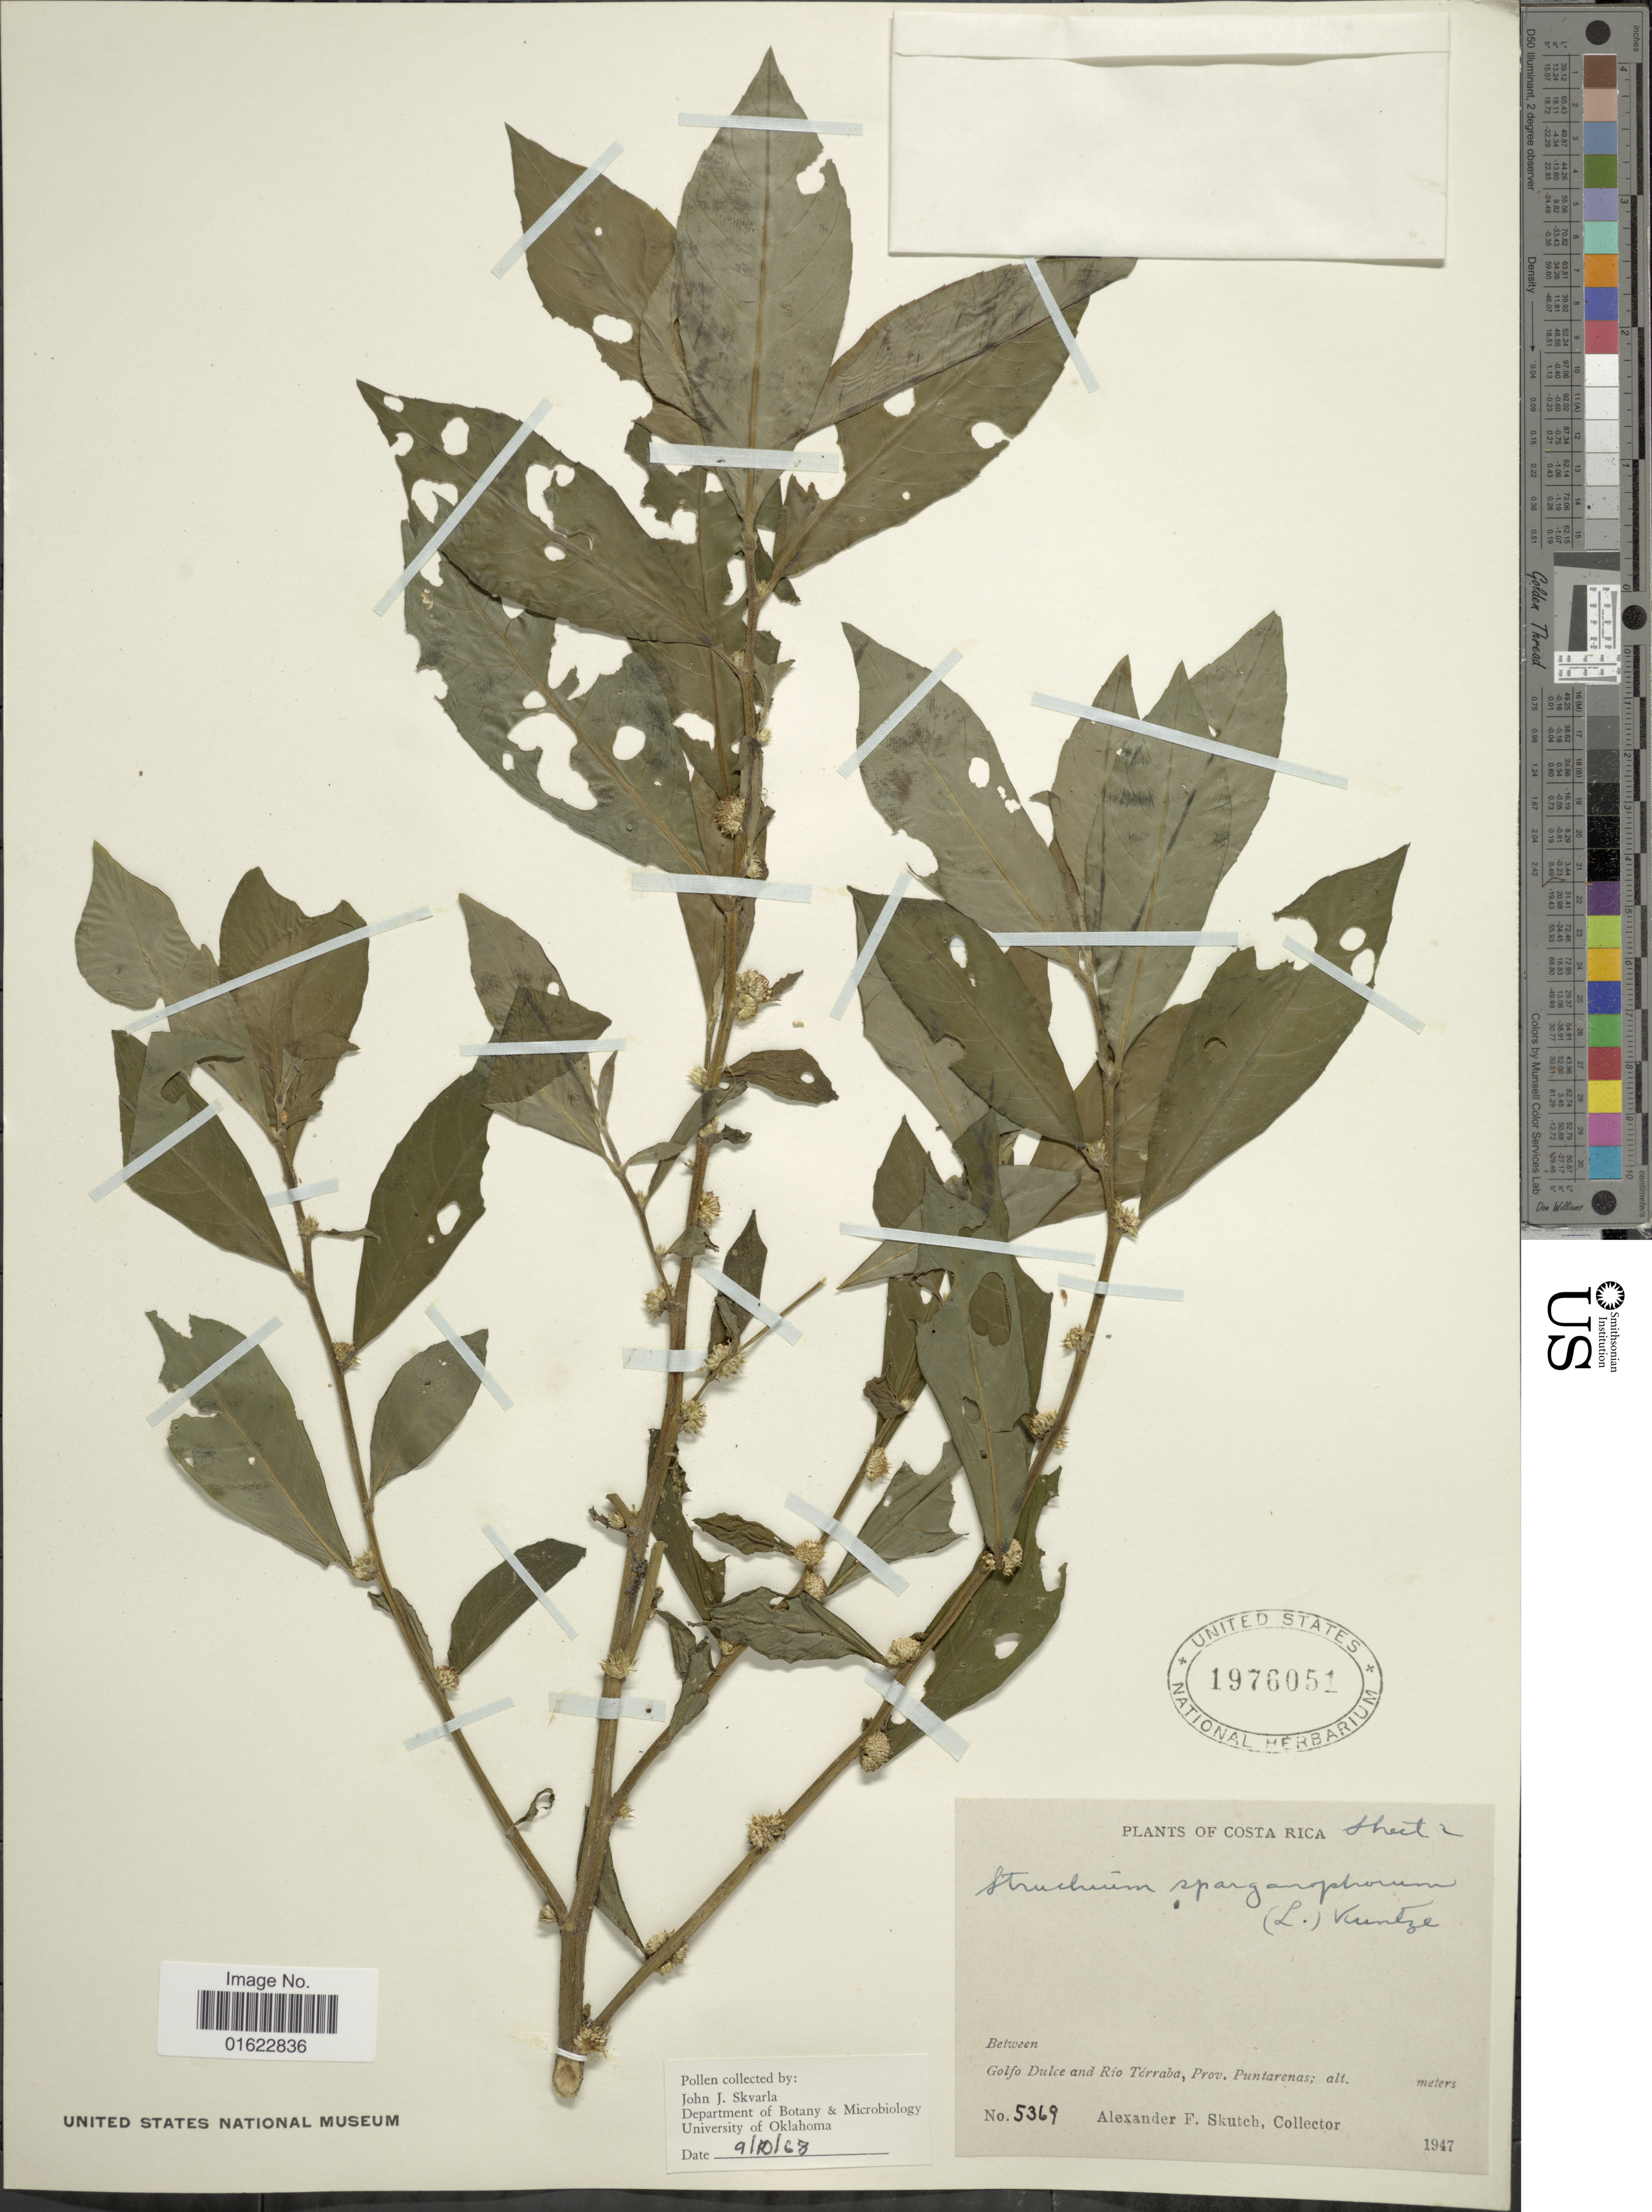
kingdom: Plantae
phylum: Tracheophyta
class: Magnoliopsida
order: Asterales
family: Asteraceae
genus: Struchium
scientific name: Struchium sparganophorum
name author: (L.) Kuntze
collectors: A. F. Skutch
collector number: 5369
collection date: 1947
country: Costa Rica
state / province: Puntarenas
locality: Costa Rica. Between Golfo Dulce and Rio Terraba, Prov. Puntarenas.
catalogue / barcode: US 1976051